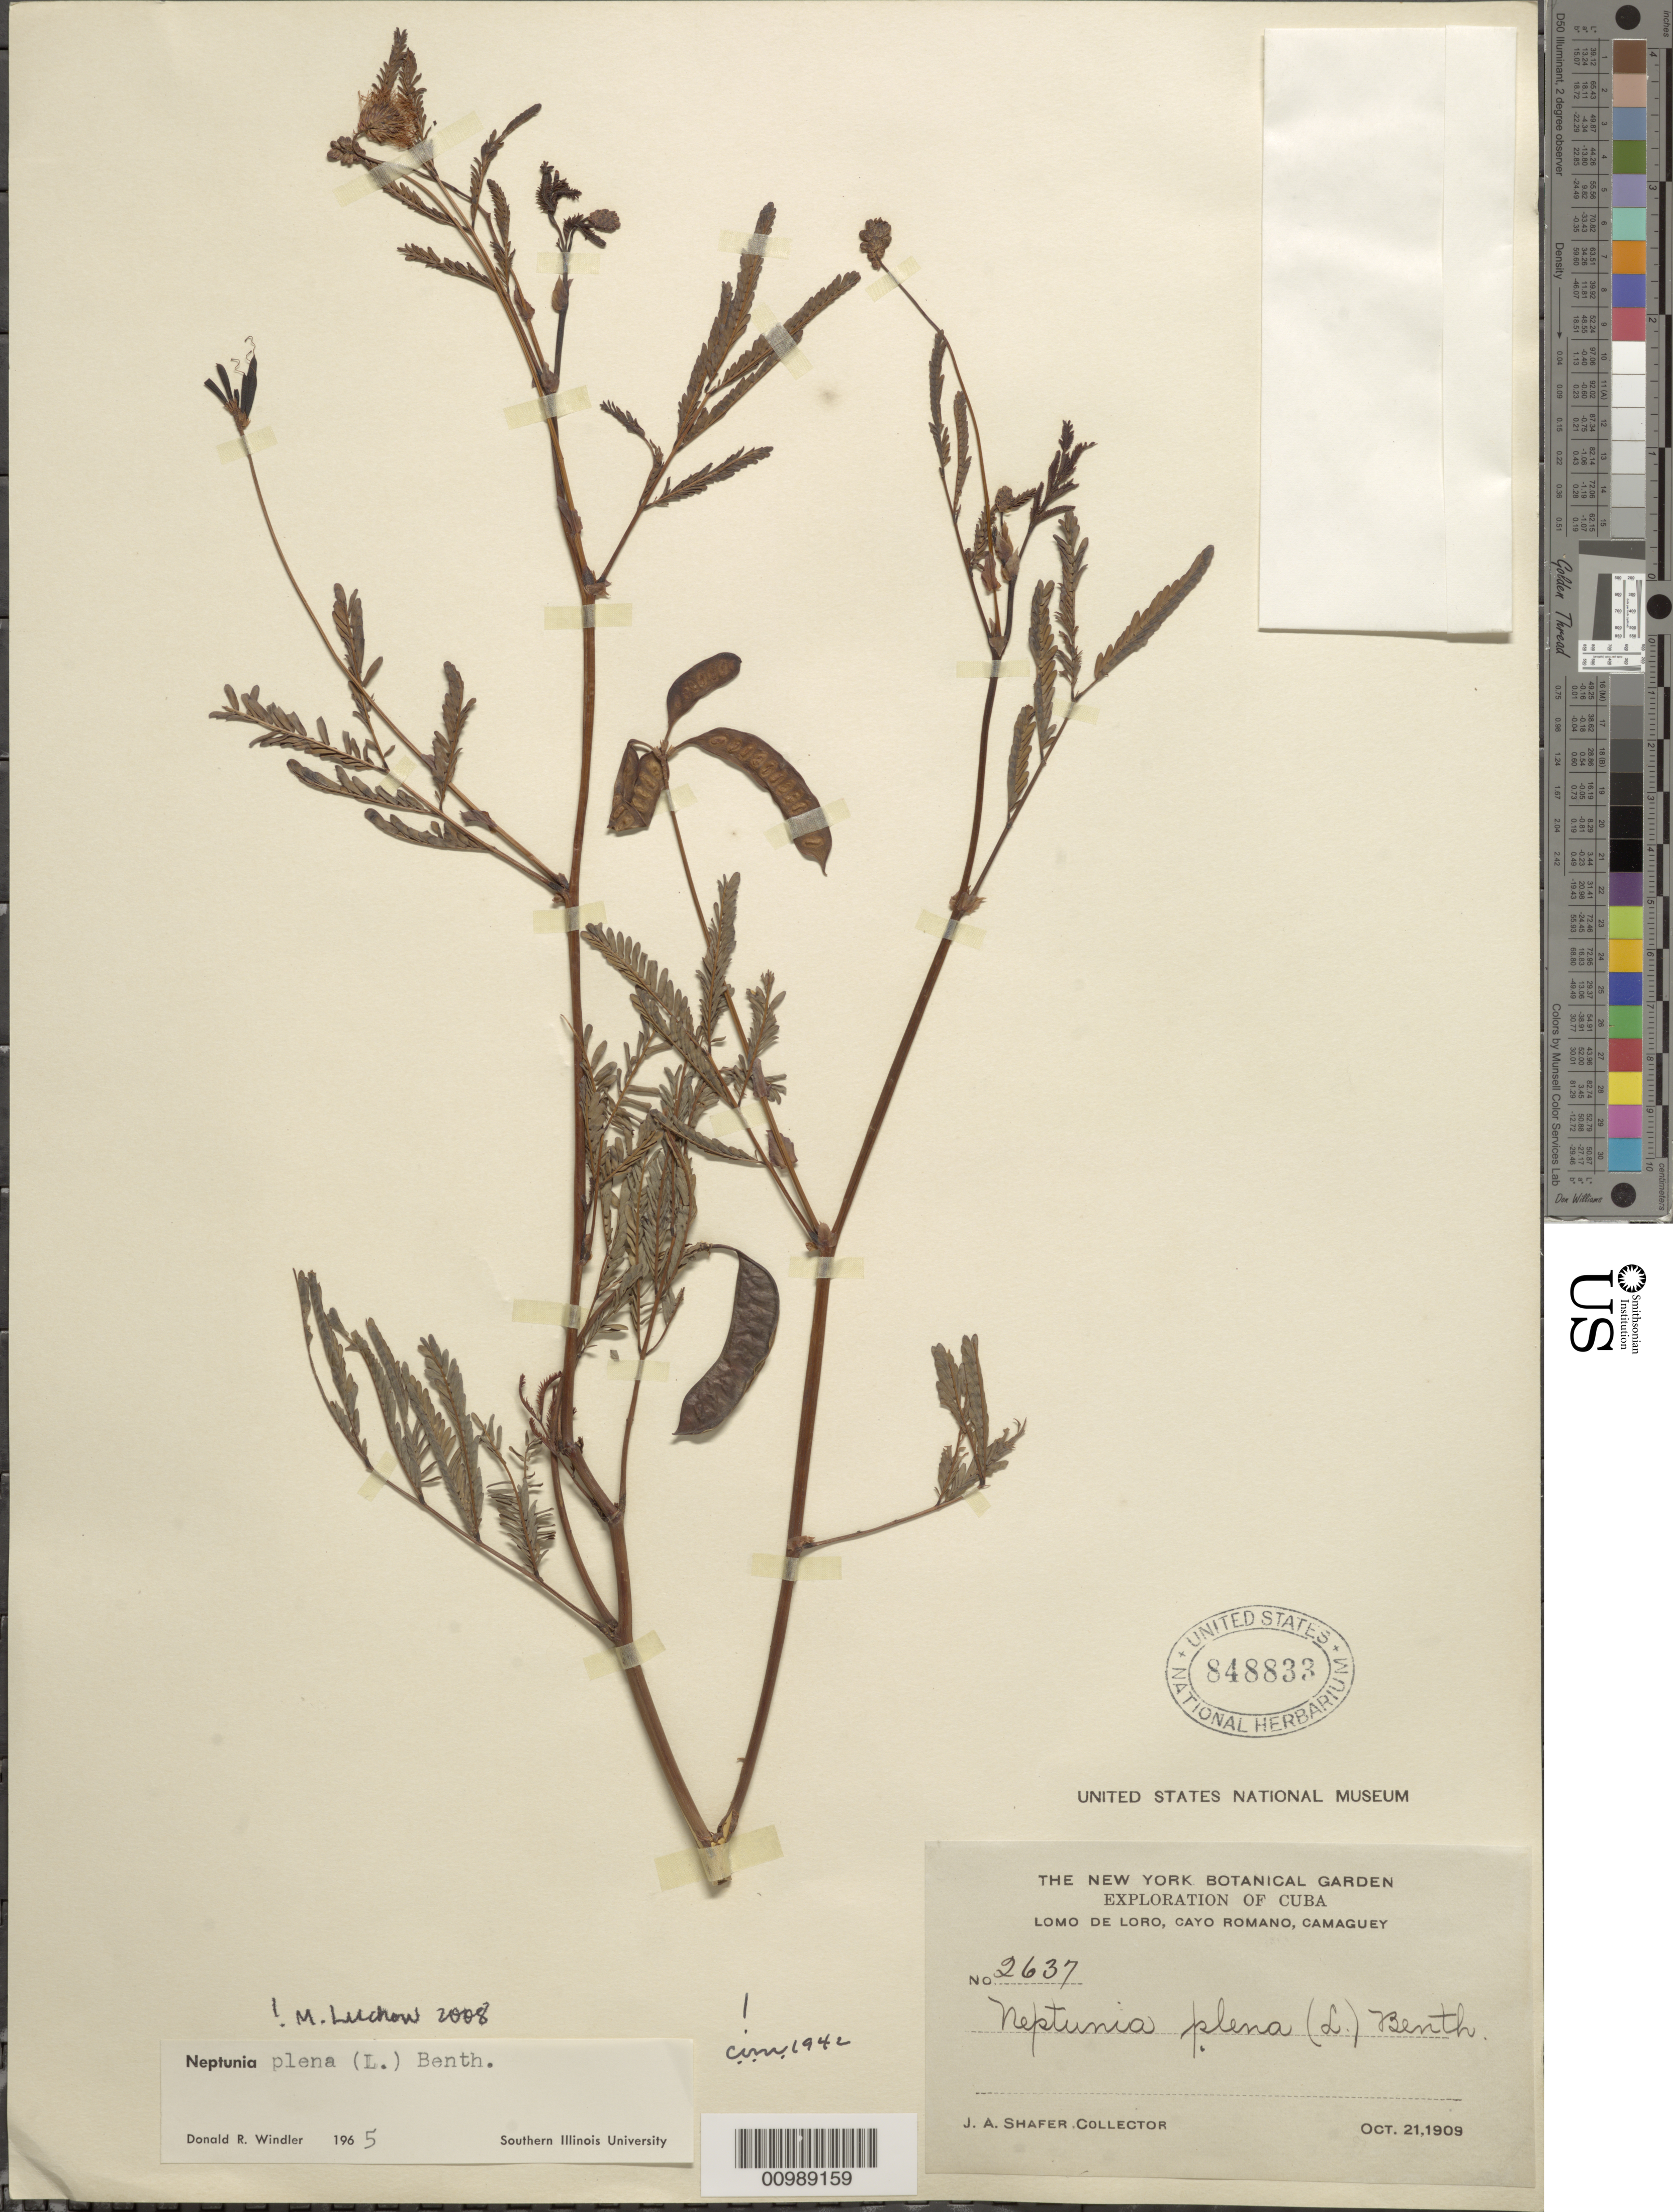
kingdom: Plantae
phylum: Tracheophyta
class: Magnoliopsida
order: Fabales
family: Fabaceae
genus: Neptunia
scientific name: Neptunia plena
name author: (L.) Benth.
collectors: J. A. Shafer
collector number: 2637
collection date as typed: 21 Oct 1909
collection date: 1909-10-21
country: Cuba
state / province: Camagüey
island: Cuba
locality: Lomo de Loro, Cayo Romano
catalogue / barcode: US 848833